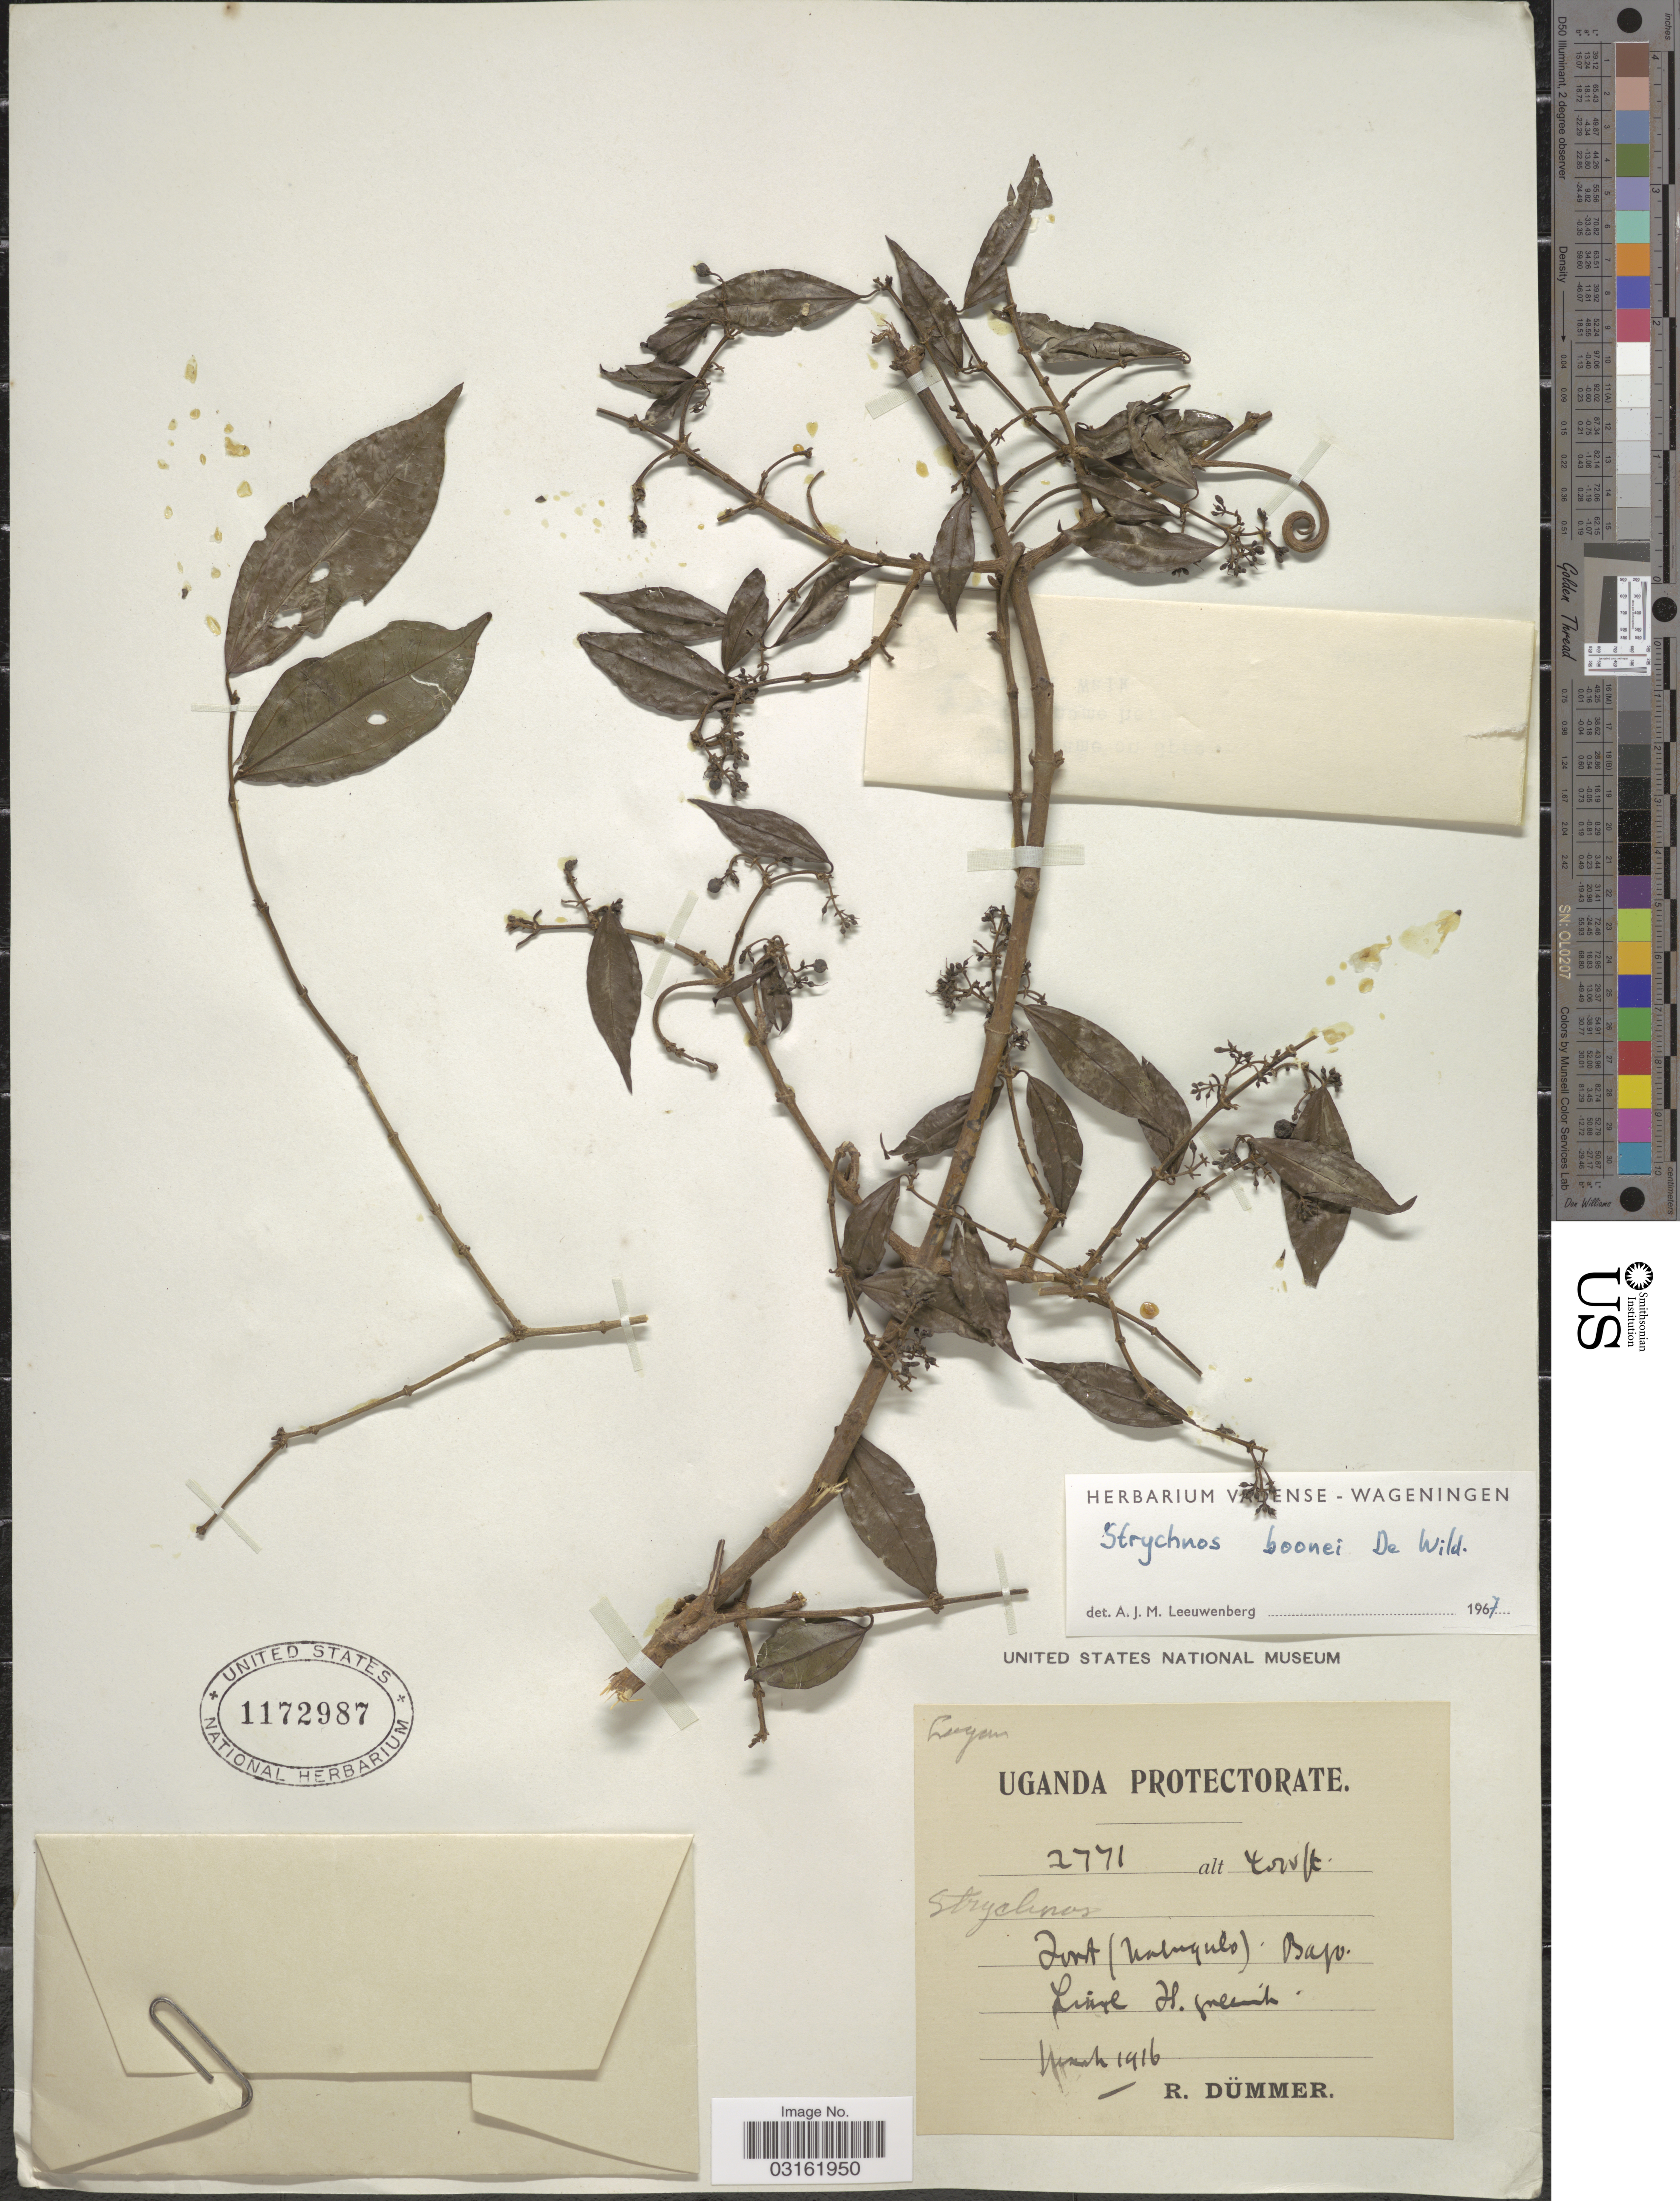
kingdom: Plantae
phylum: Tracheophyta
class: Magnoliopsida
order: Gentianales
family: Loganiaceae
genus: Strychnos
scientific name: Strychnos boonei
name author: De Wild.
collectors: R. A. Dümmer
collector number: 1771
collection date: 1916-03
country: Uganda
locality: Forest (Nabugulo) Bajo.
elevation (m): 1219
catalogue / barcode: US 1172987